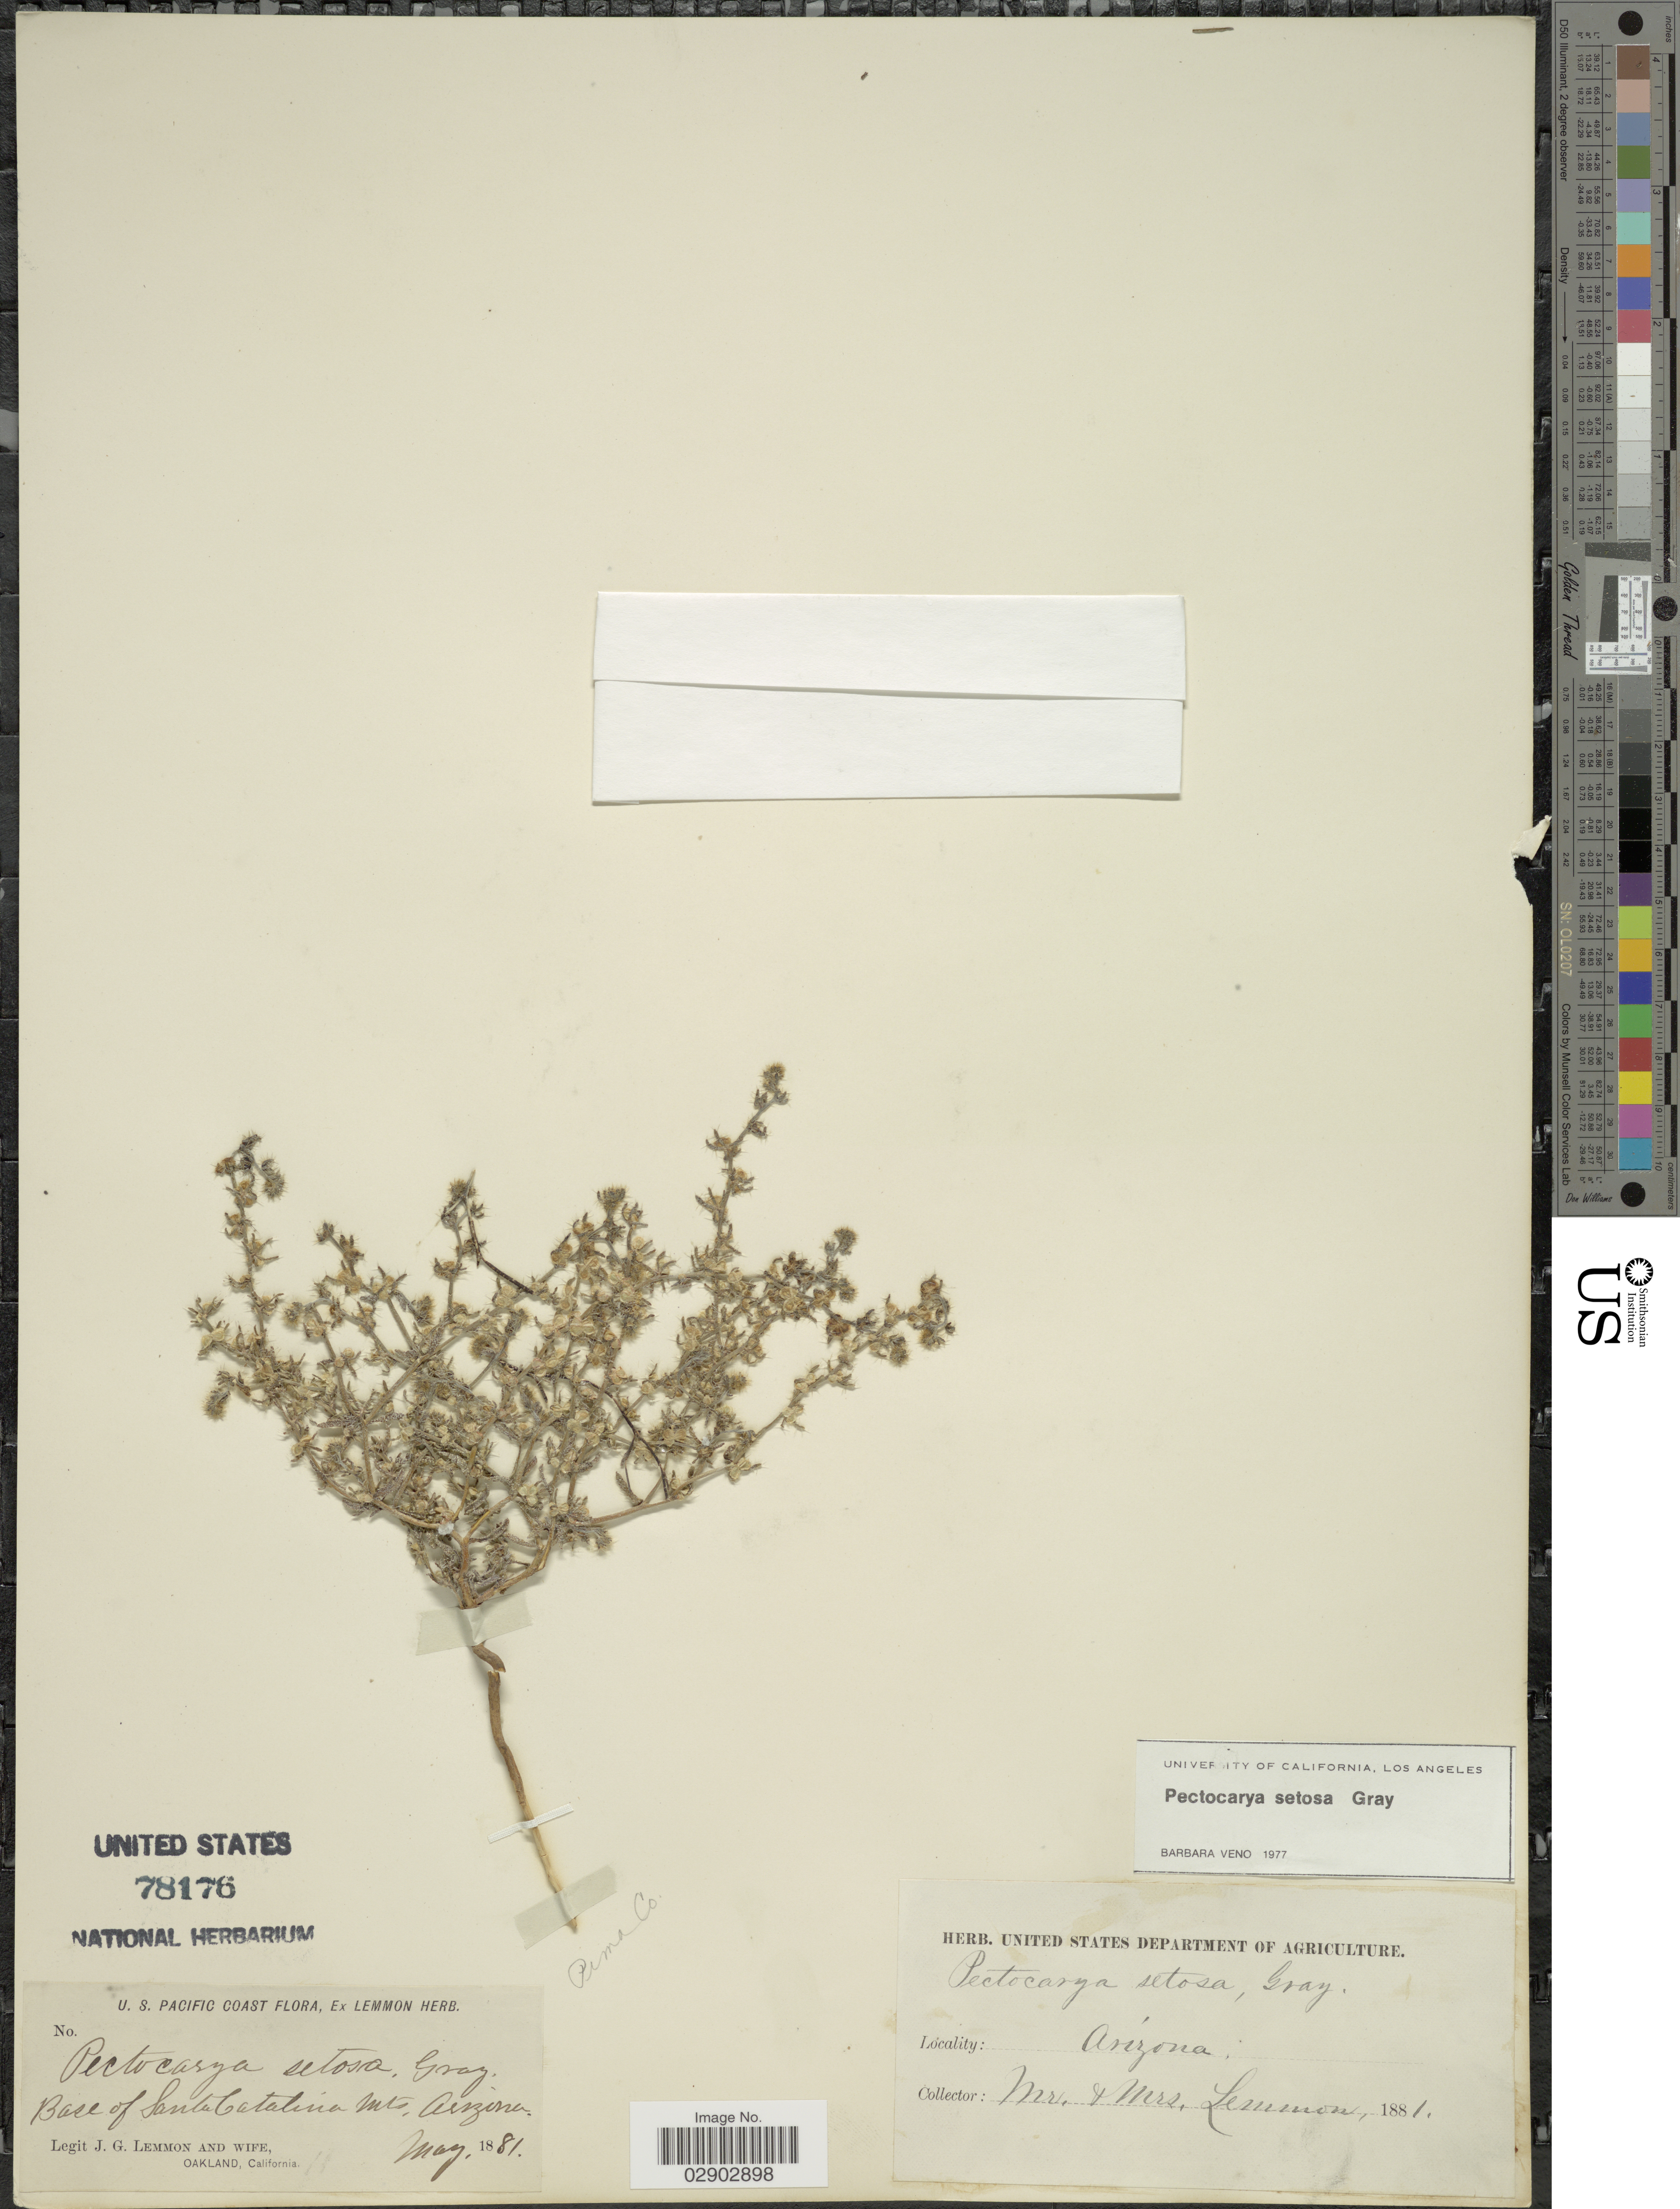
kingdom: Plantae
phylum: Tracheophyta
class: Magnoliopsida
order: Boraginales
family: Boraginaceae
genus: Pectocarya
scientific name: Pectocarya setosa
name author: A. Gray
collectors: J. Lemmon & Mrs. J. G. Lemmon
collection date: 1881-05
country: United States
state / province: Arizona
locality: Pacific coast. Base of Santa Catalina Mts.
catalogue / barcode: US 78176